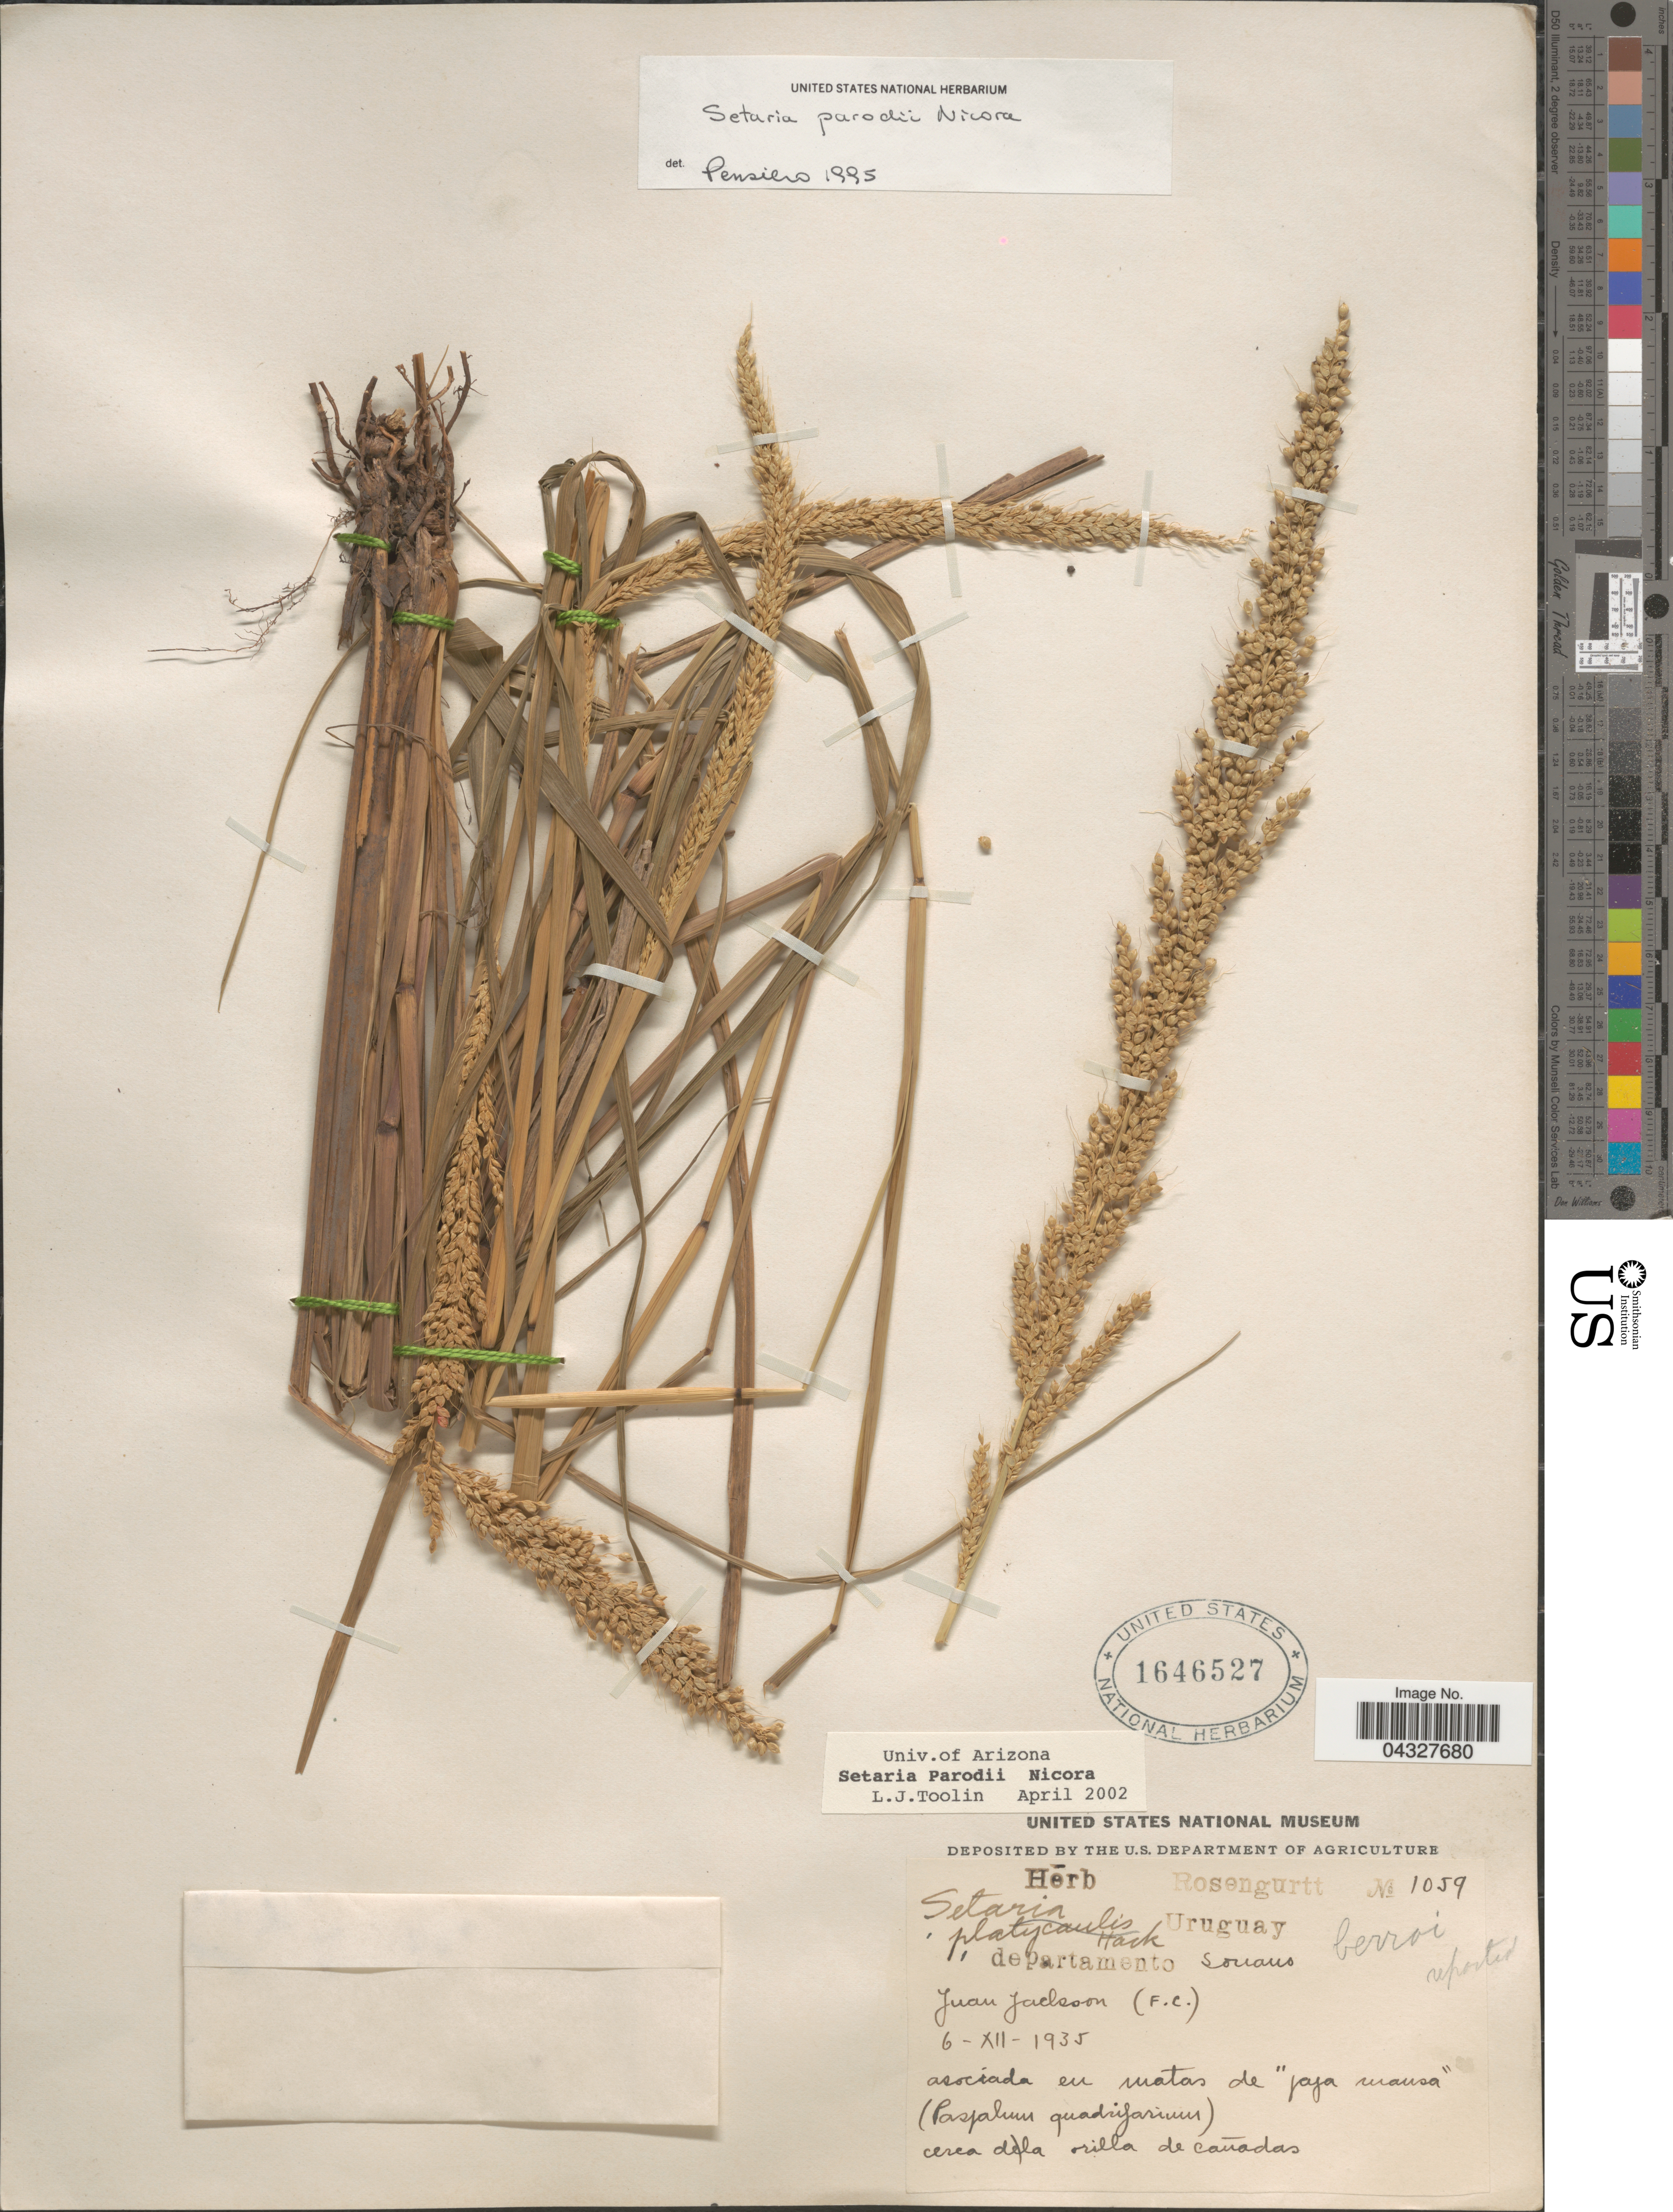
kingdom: Plantae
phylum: Tracheophyta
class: Liliopsida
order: Poales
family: Poaceae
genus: Setaria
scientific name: Setaria parodii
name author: Nicora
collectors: Rosengurtt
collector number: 1059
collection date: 1935-12-06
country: Uruguay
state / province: Soriano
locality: Departamento Soriano. Juan Jackson (F.C.).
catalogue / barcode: US 1646527